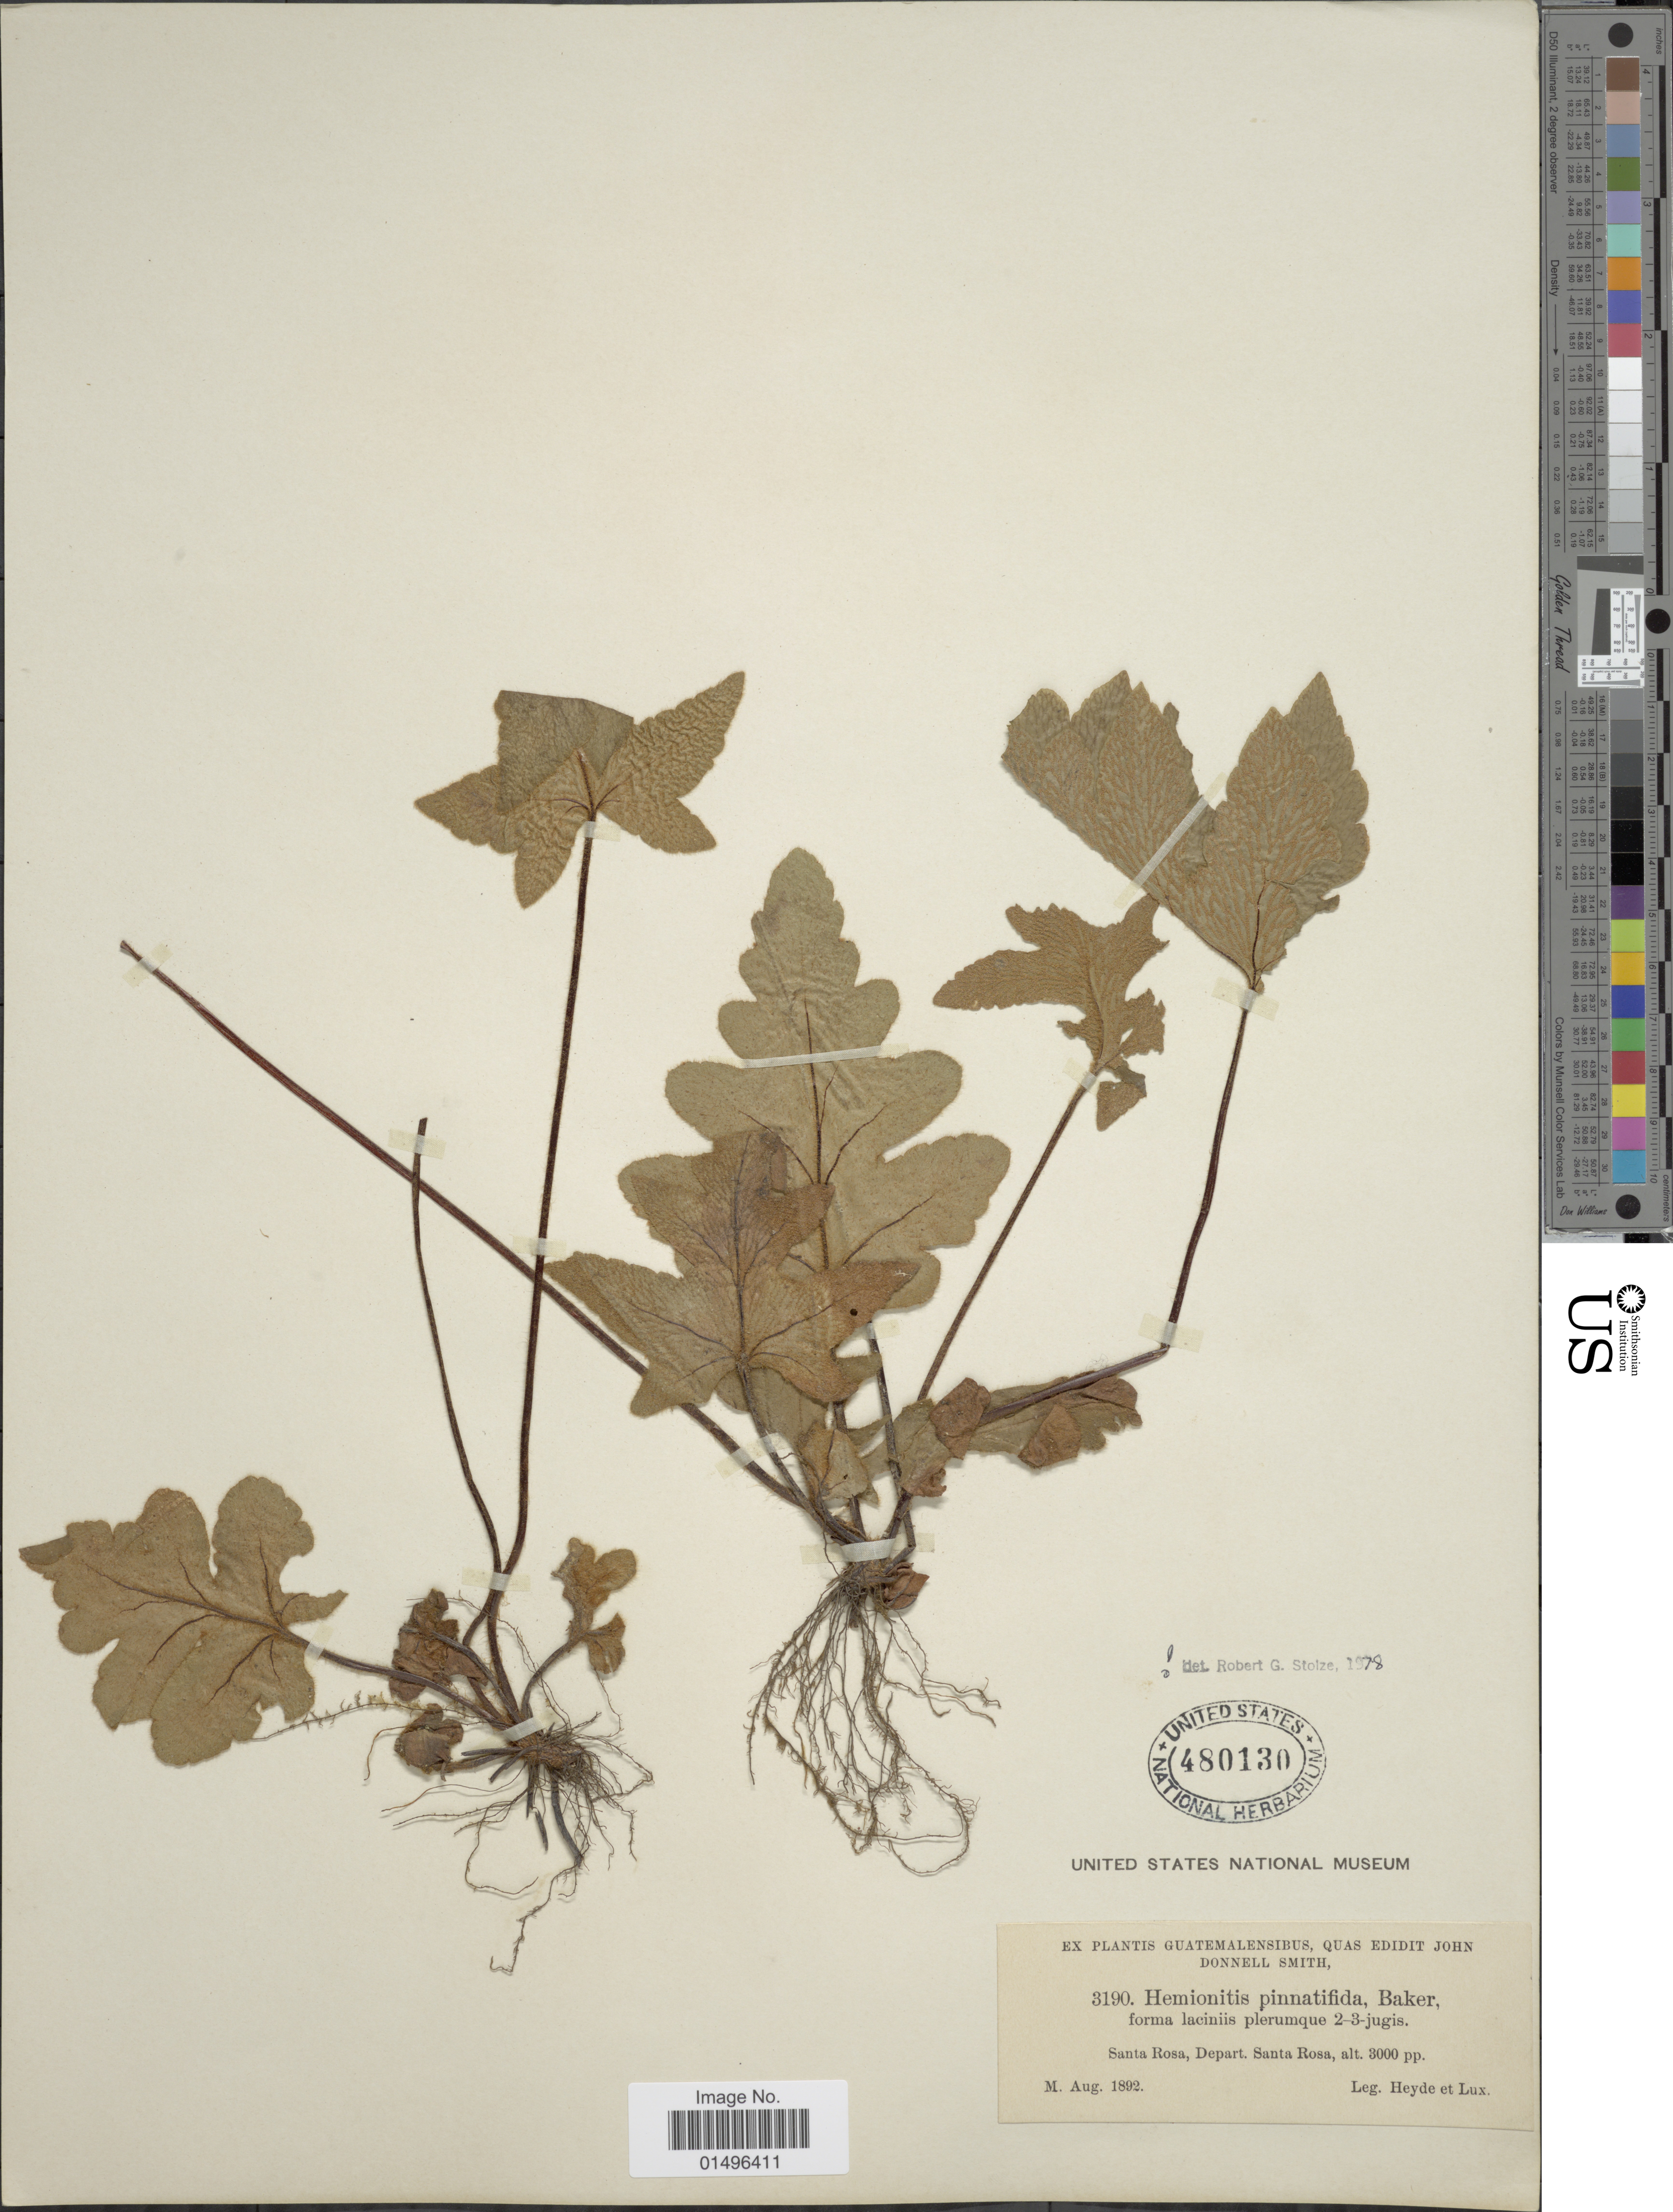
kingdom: Plantae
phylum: Tracheophyta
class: Polypodiopsida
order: Polypodiales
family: Pteridaceae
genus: Hemionitis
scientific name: Hemionitis pinnatifida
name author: Baker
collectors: Heyde & Lux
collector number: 3190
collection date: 1892-08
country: Guatemala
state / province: Santa Rosa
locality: Guatemala, Santa Rosa, Depart. Santa Rosa.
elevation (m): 914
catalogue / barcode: US 480130